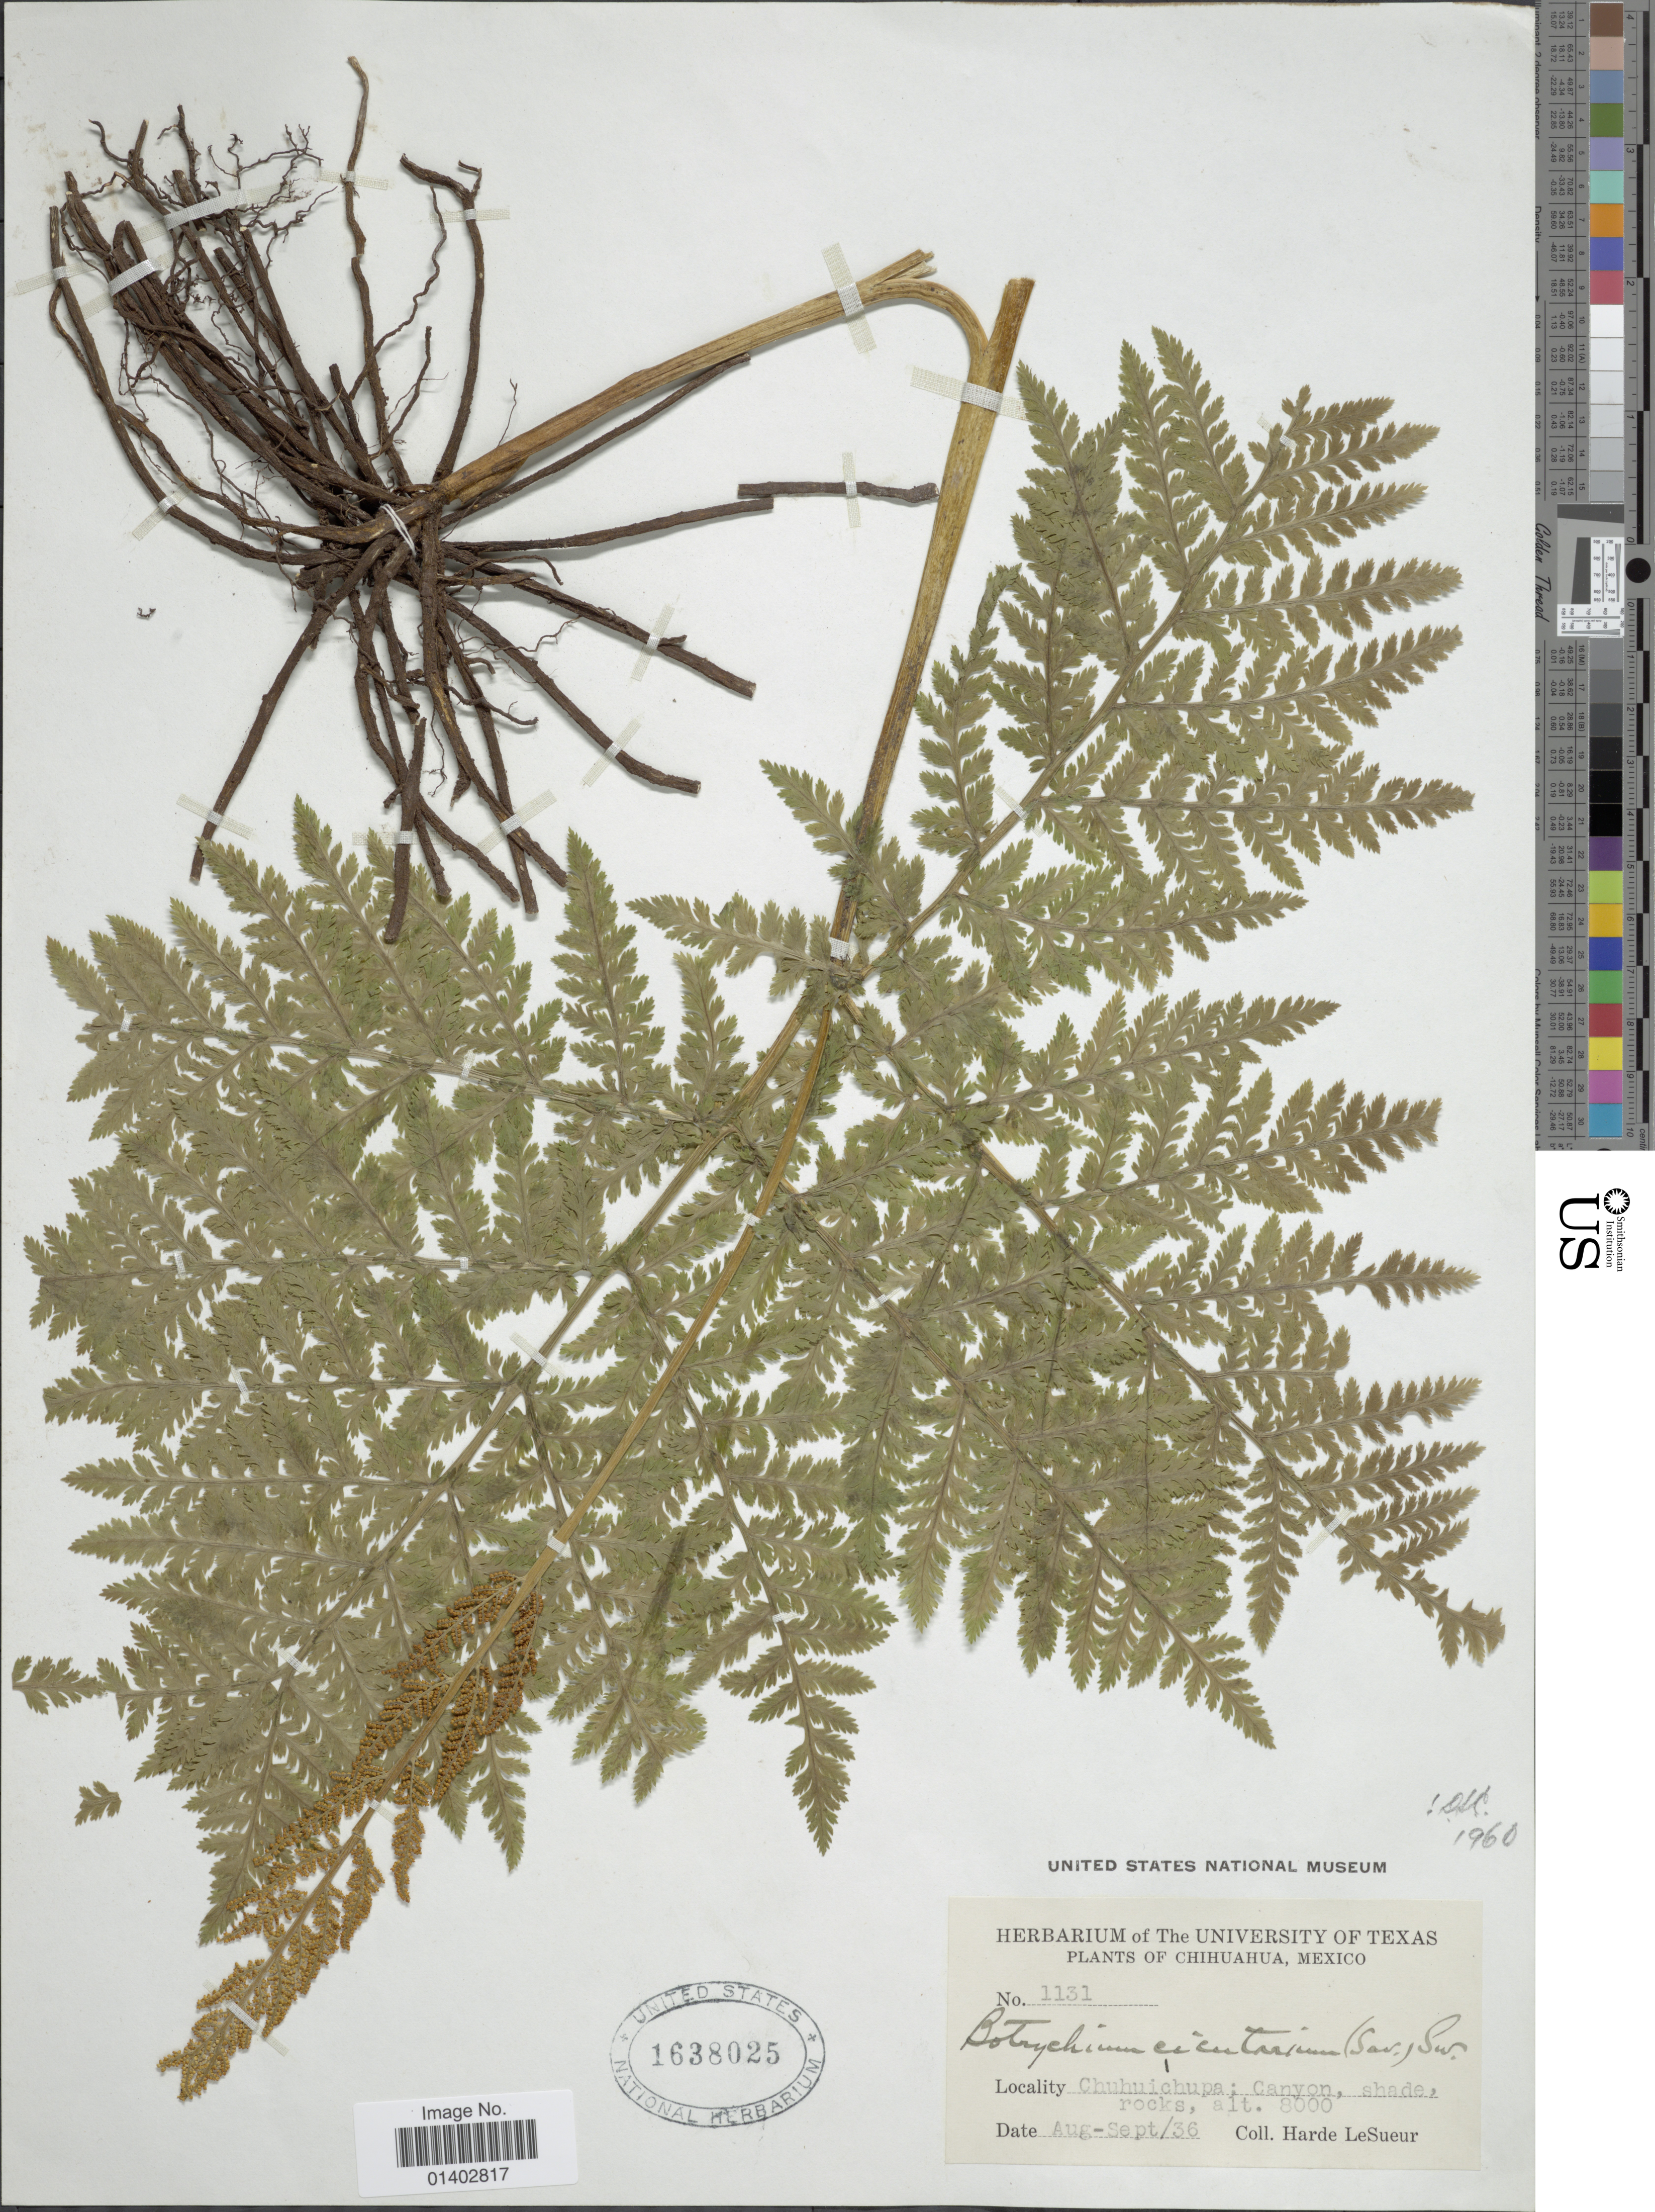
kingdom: Plantae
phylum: Tracheophyta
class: Polypodiopsida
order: Ophioglossales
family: Ophioglossaceae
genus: Botrychium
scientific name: Botrychium virginianum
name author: (L.) Sw.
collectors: H. LeSueur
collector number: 1131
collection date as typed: Transcribed d/m/y: /8/36 to /9/36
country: Mexico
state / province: Chihuahua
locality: Chuhuichupa; Canyon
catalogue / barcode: US 1638025